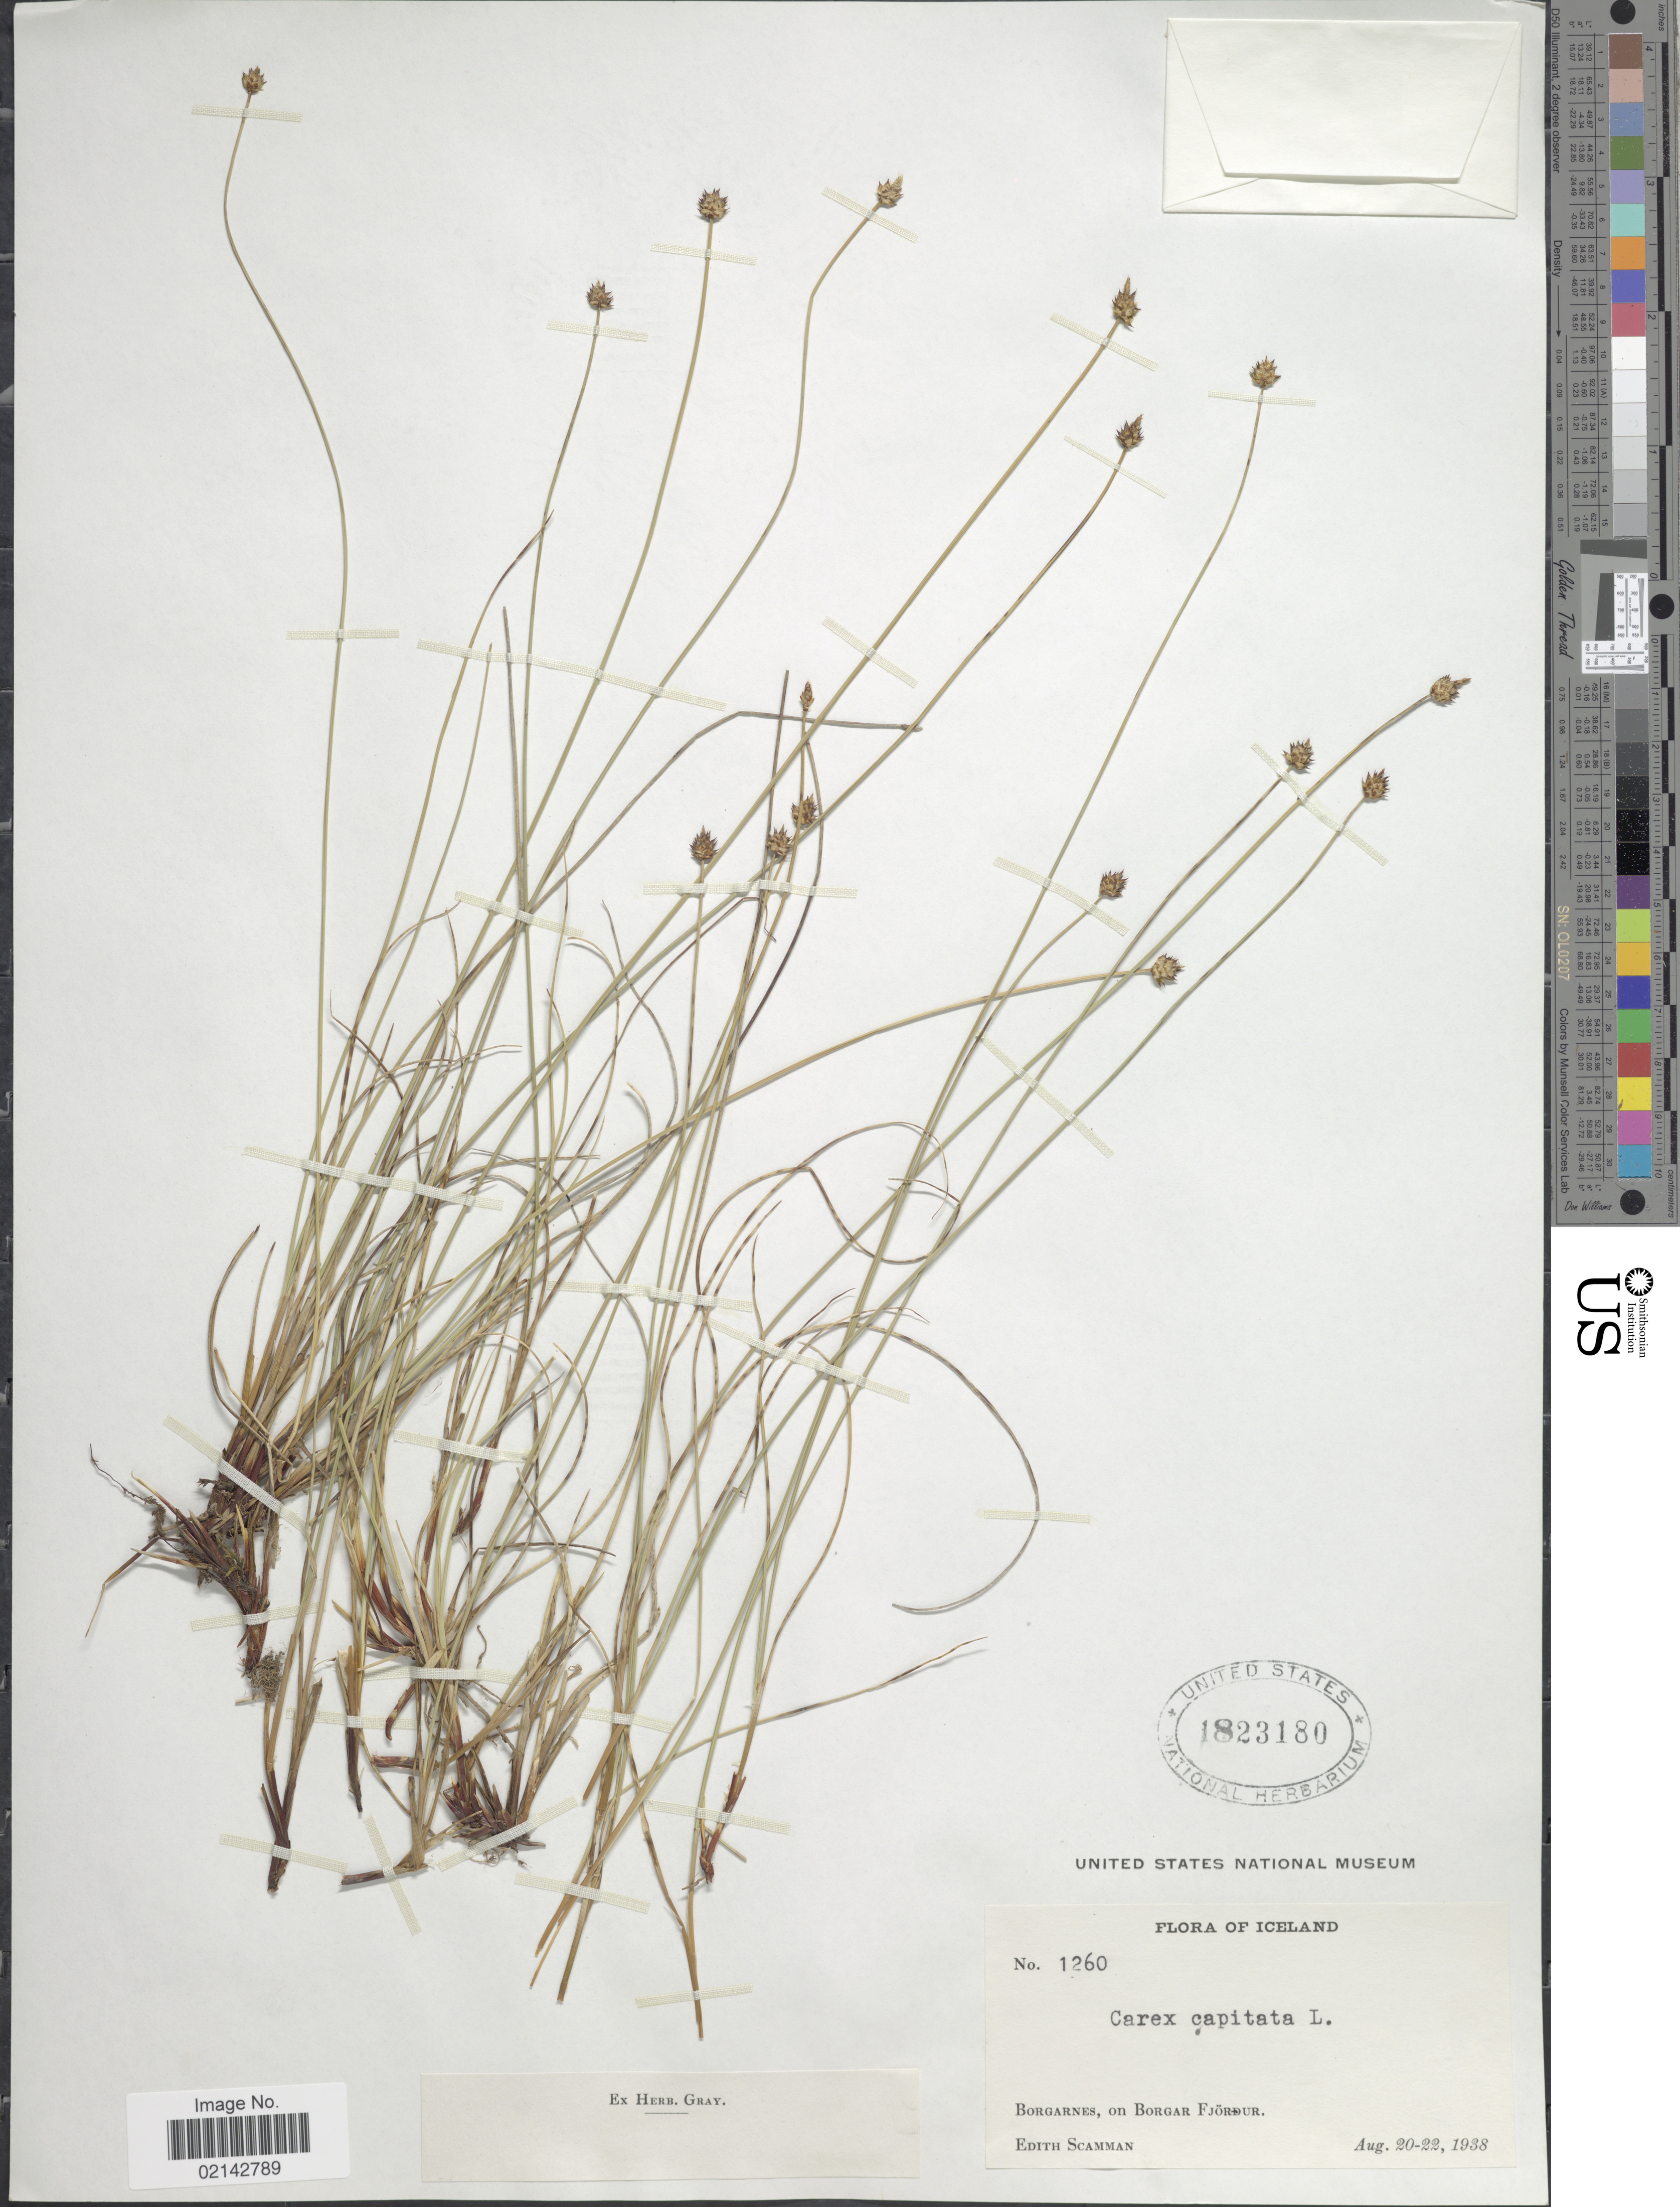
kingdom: Plantae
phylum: Tracheophyta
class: Liliopsida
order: Poales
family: Cyperaceae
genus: Carex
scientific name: Carex capitata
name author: L.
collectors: E. Scamman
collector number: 1260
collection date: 1938-08-20/1938-08-22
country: Iceland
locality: Borgarnes, on Borgar Fjordur.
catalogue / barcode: US 1823180